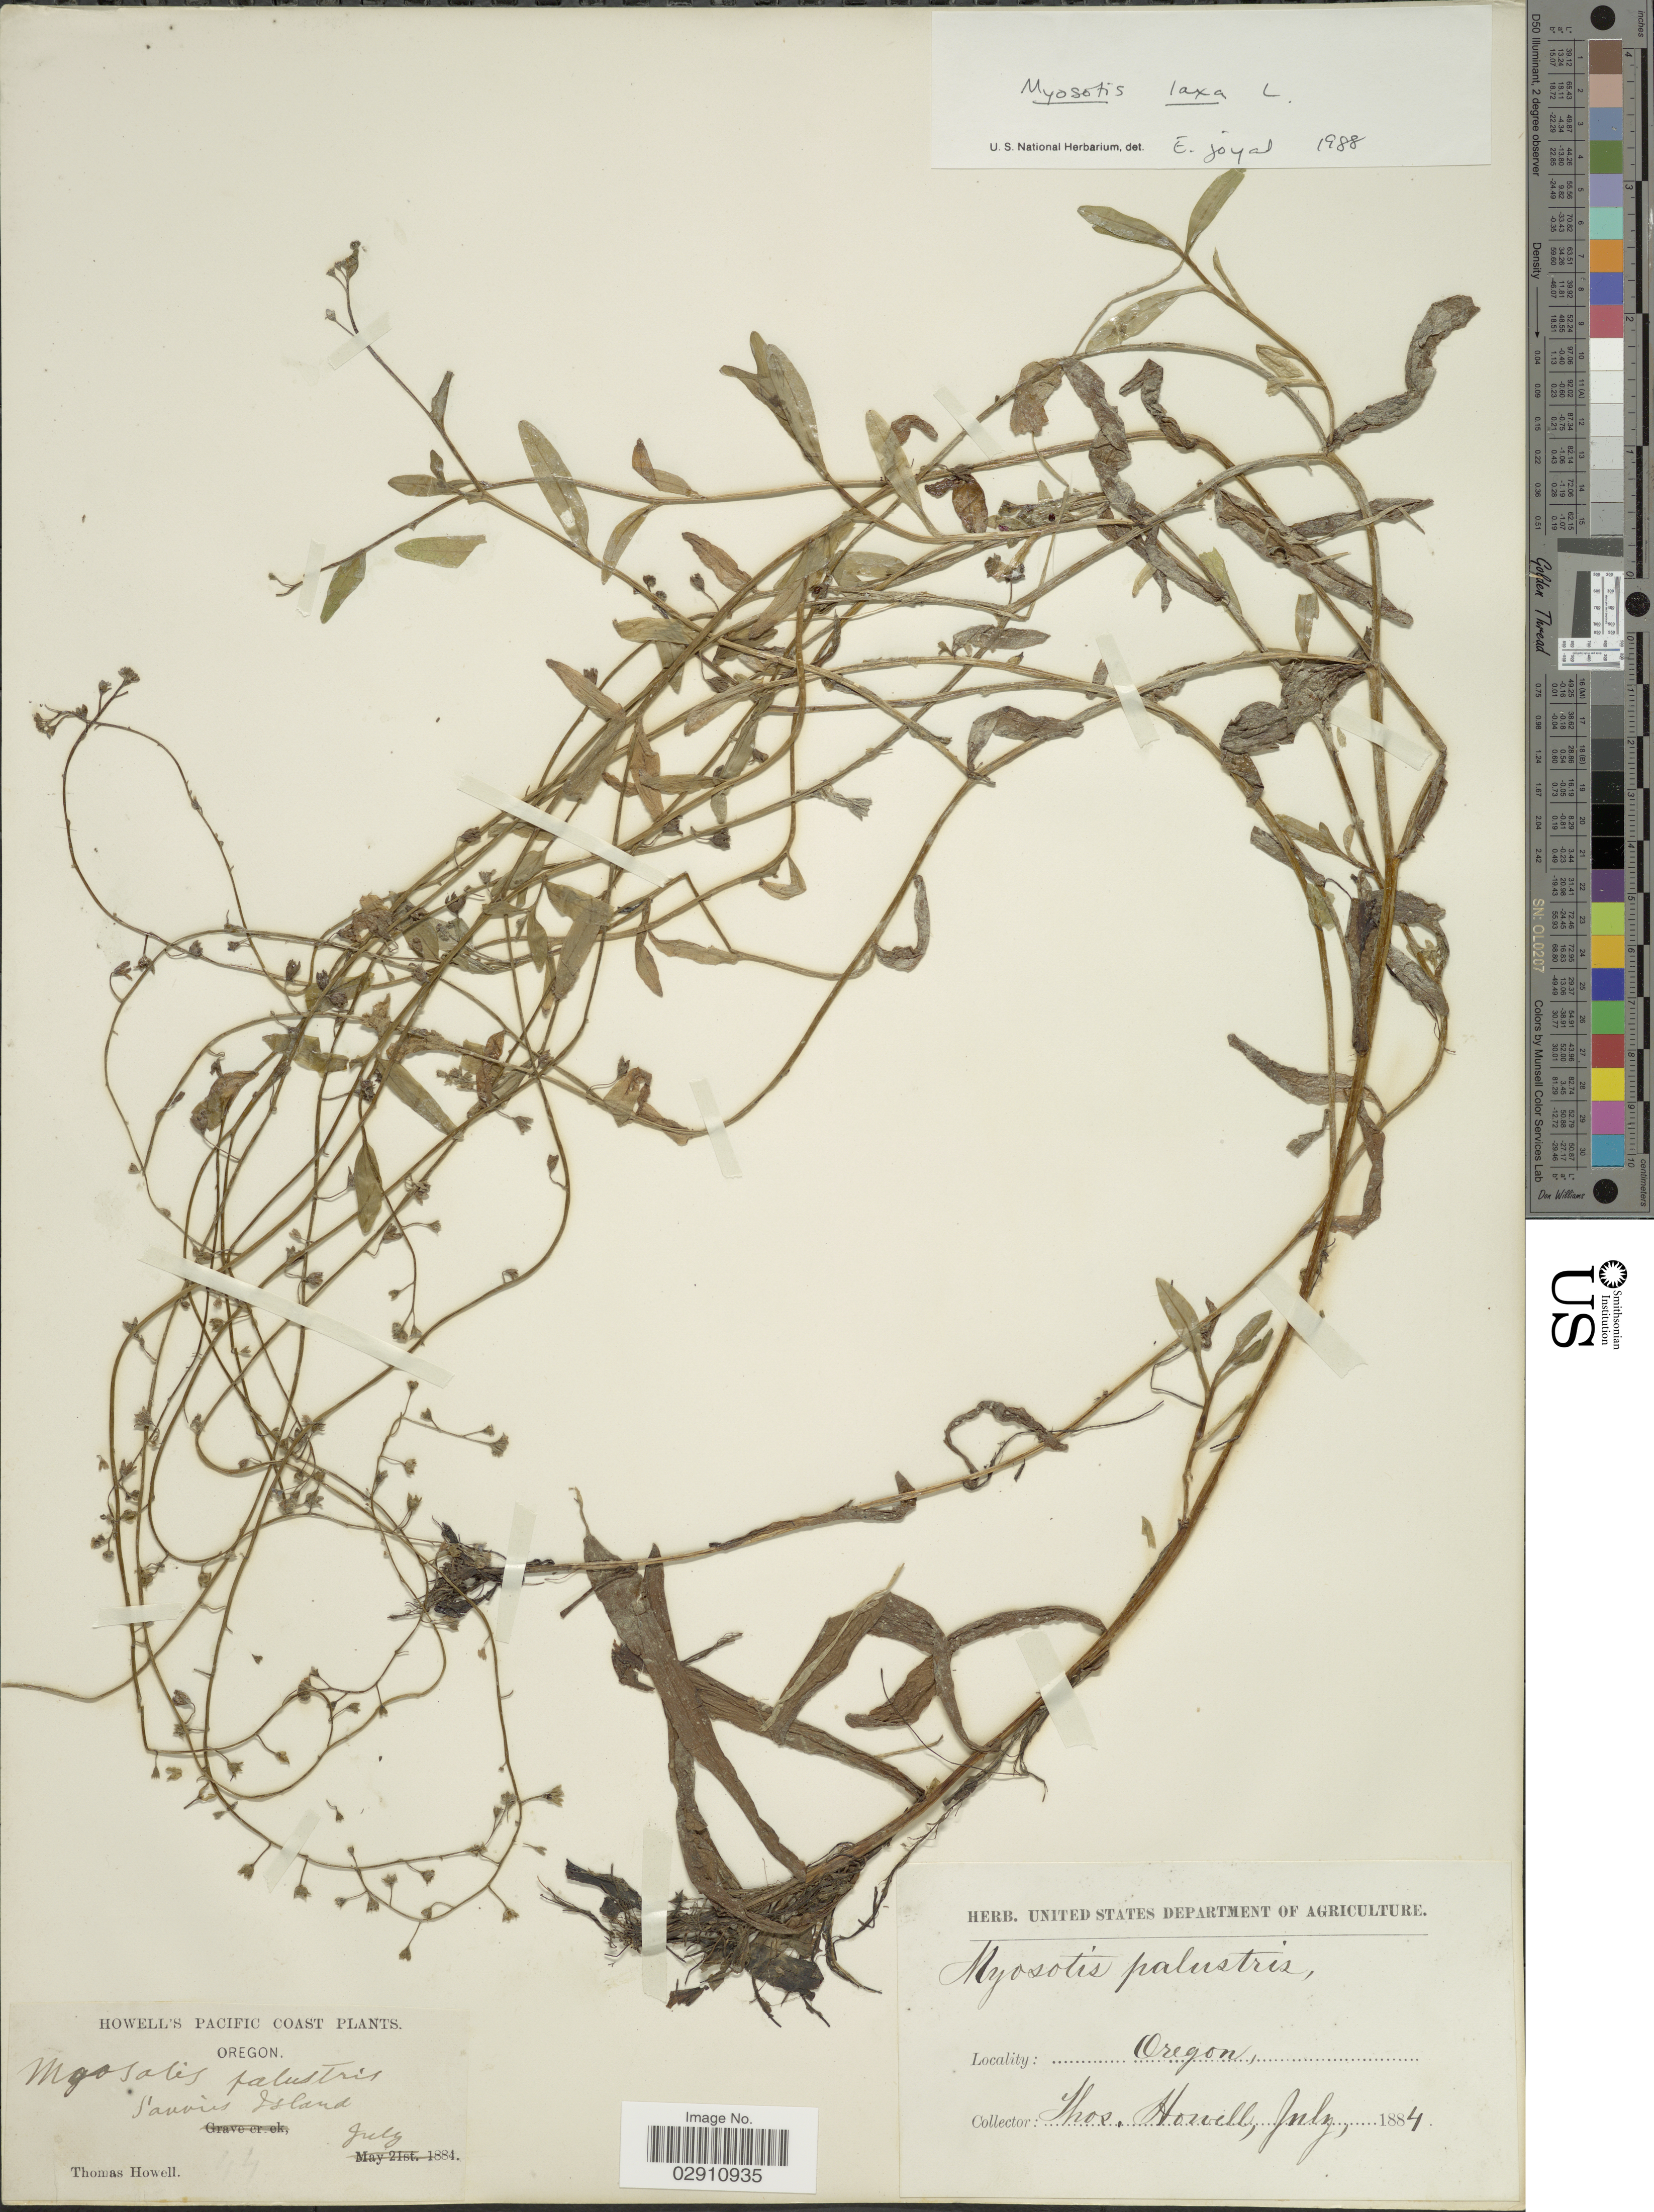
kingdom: Plantae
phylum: Tracheophyta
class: Magnoliopsida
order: Boraginales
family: Boraginaceae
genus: Myosotis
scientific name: Myosotis laxa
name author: F. Lehm.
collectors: T. Howell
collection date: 1884-07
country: United States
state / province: Oregon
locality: Pacific Coast. Sauvies Island.